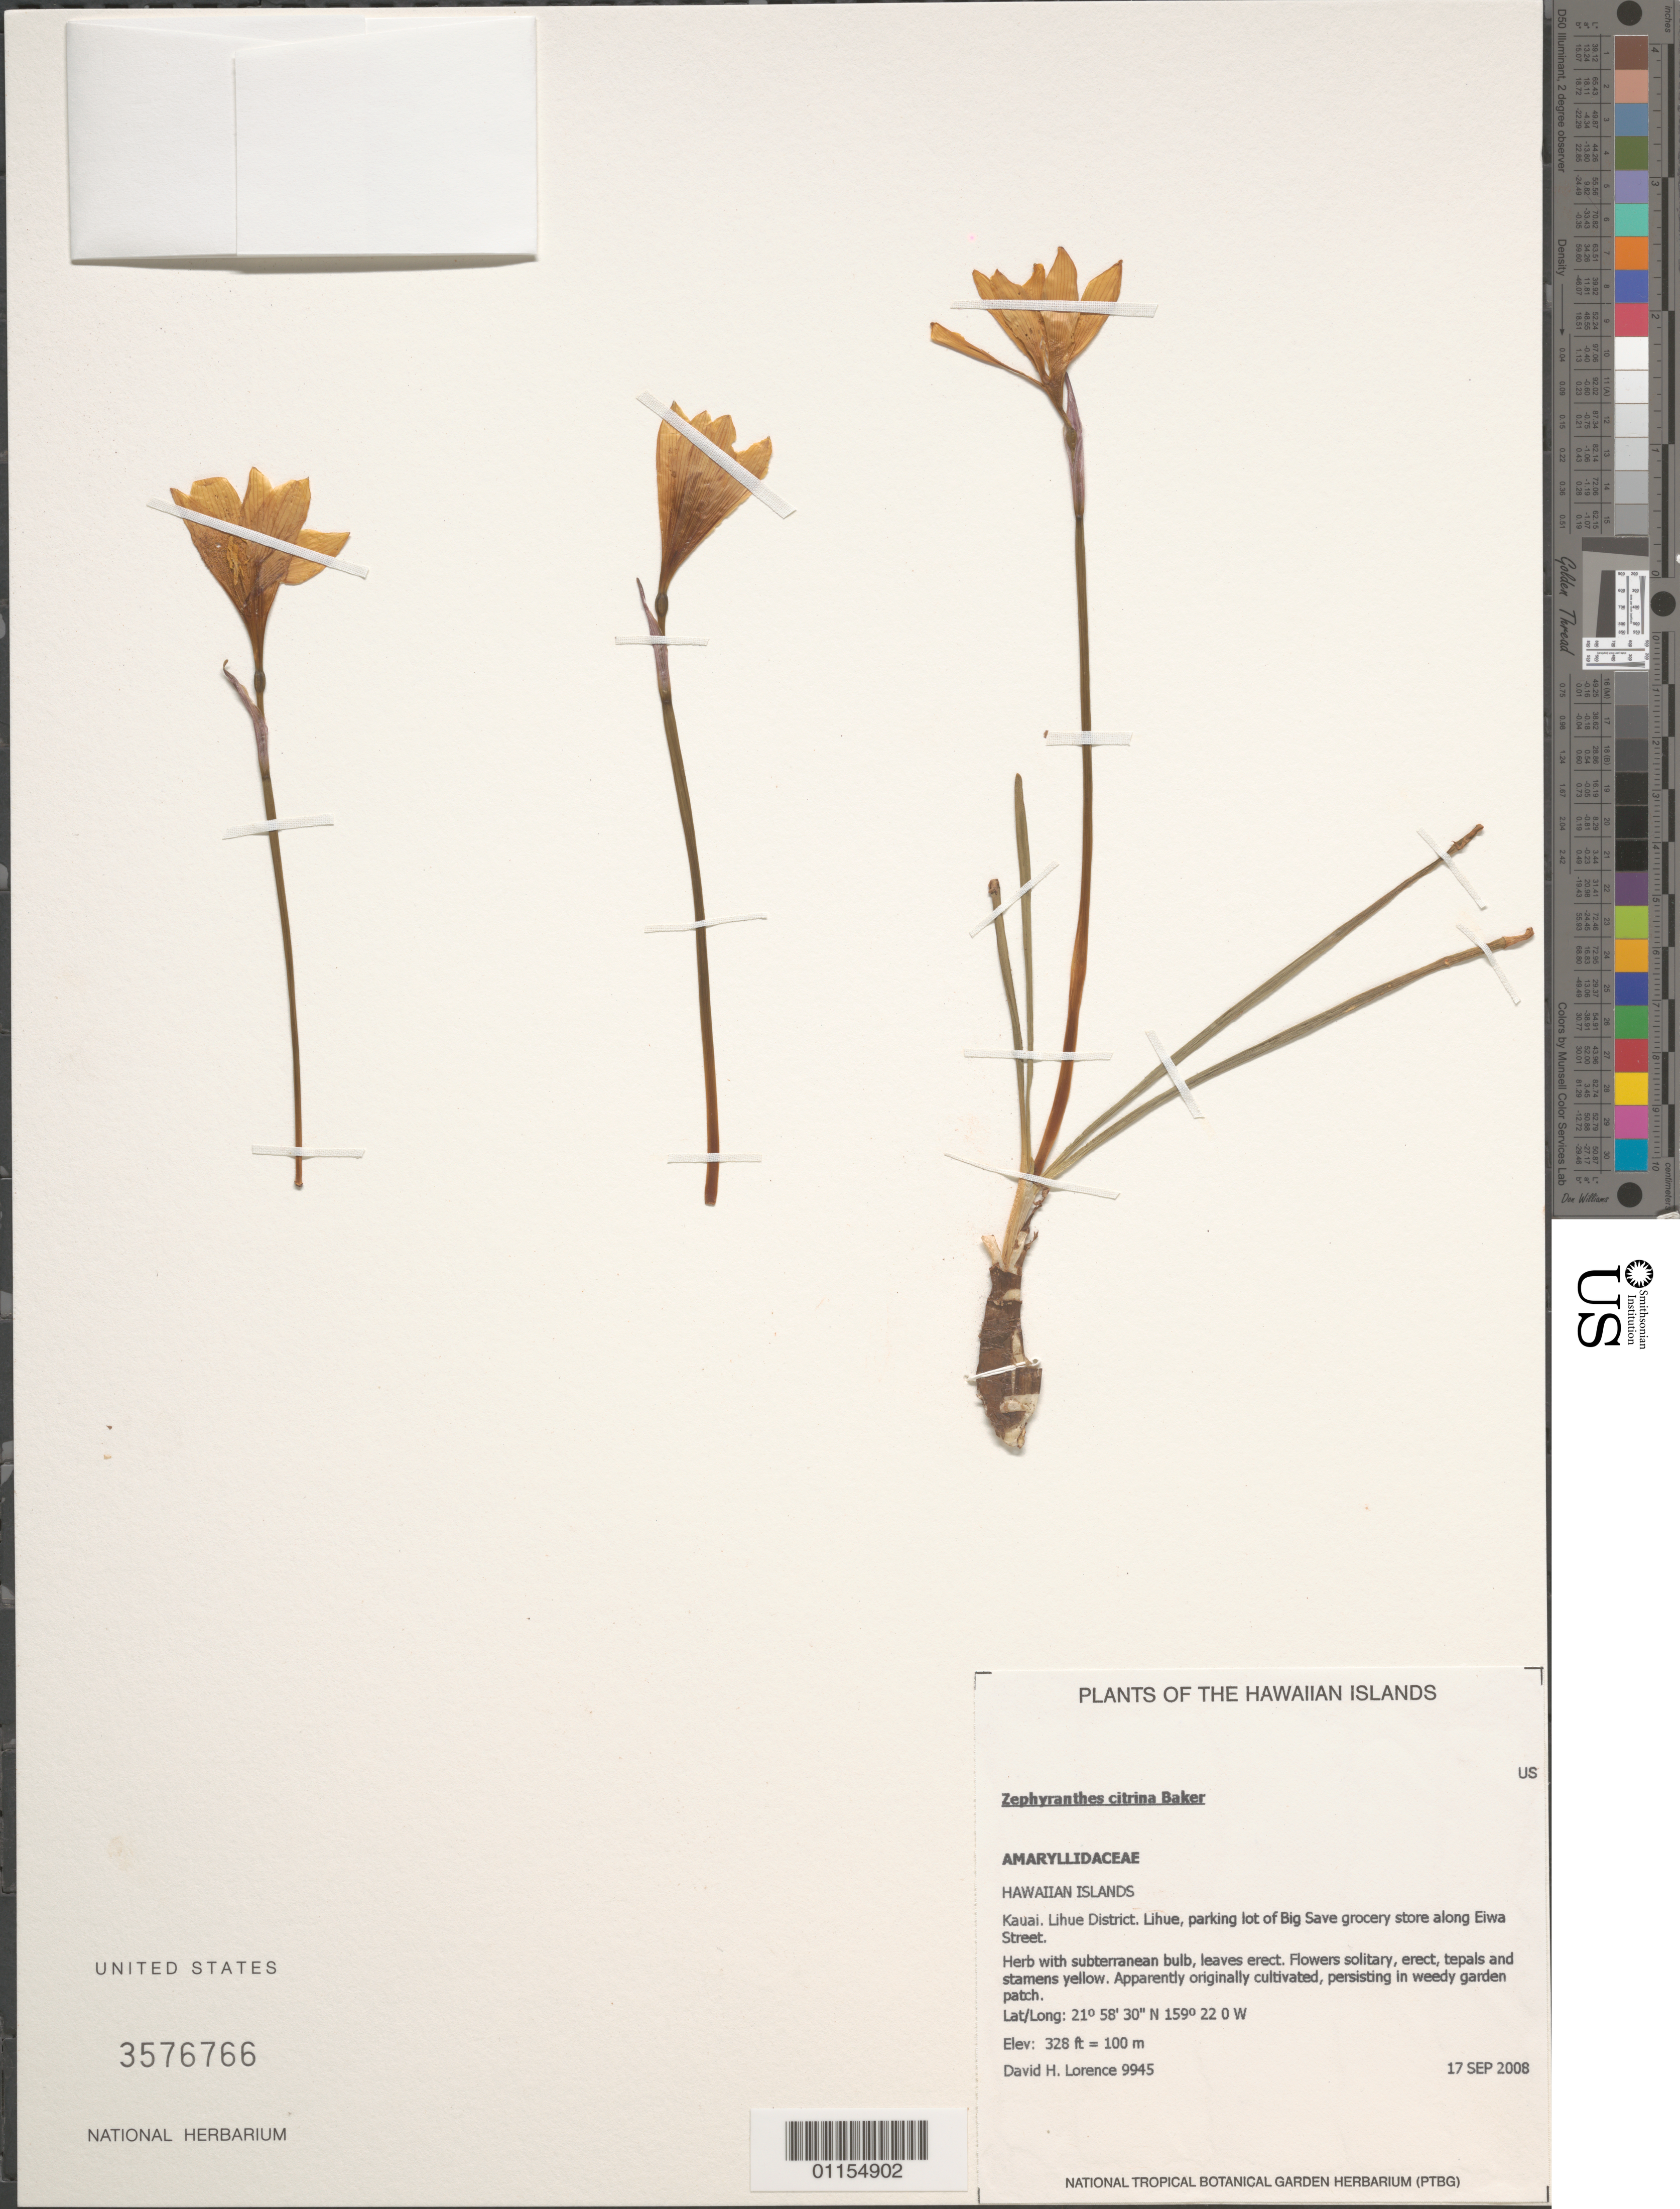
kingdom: Plantae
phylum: Tracheophyta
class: Liliopsida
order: Asparagales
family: Amaryllidaceae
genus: Zephyranthes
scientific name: Zephyranthes citrina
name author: Baker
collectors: D. Lorence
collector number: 9945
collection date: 2008-09-17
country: United States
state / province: Hawaii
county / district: Kauai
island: Kaua'i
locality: Lihue District, Lihue, parking lot of Big Save grocery story along Eiwa Street.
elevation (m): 100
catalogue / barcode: US 3576766